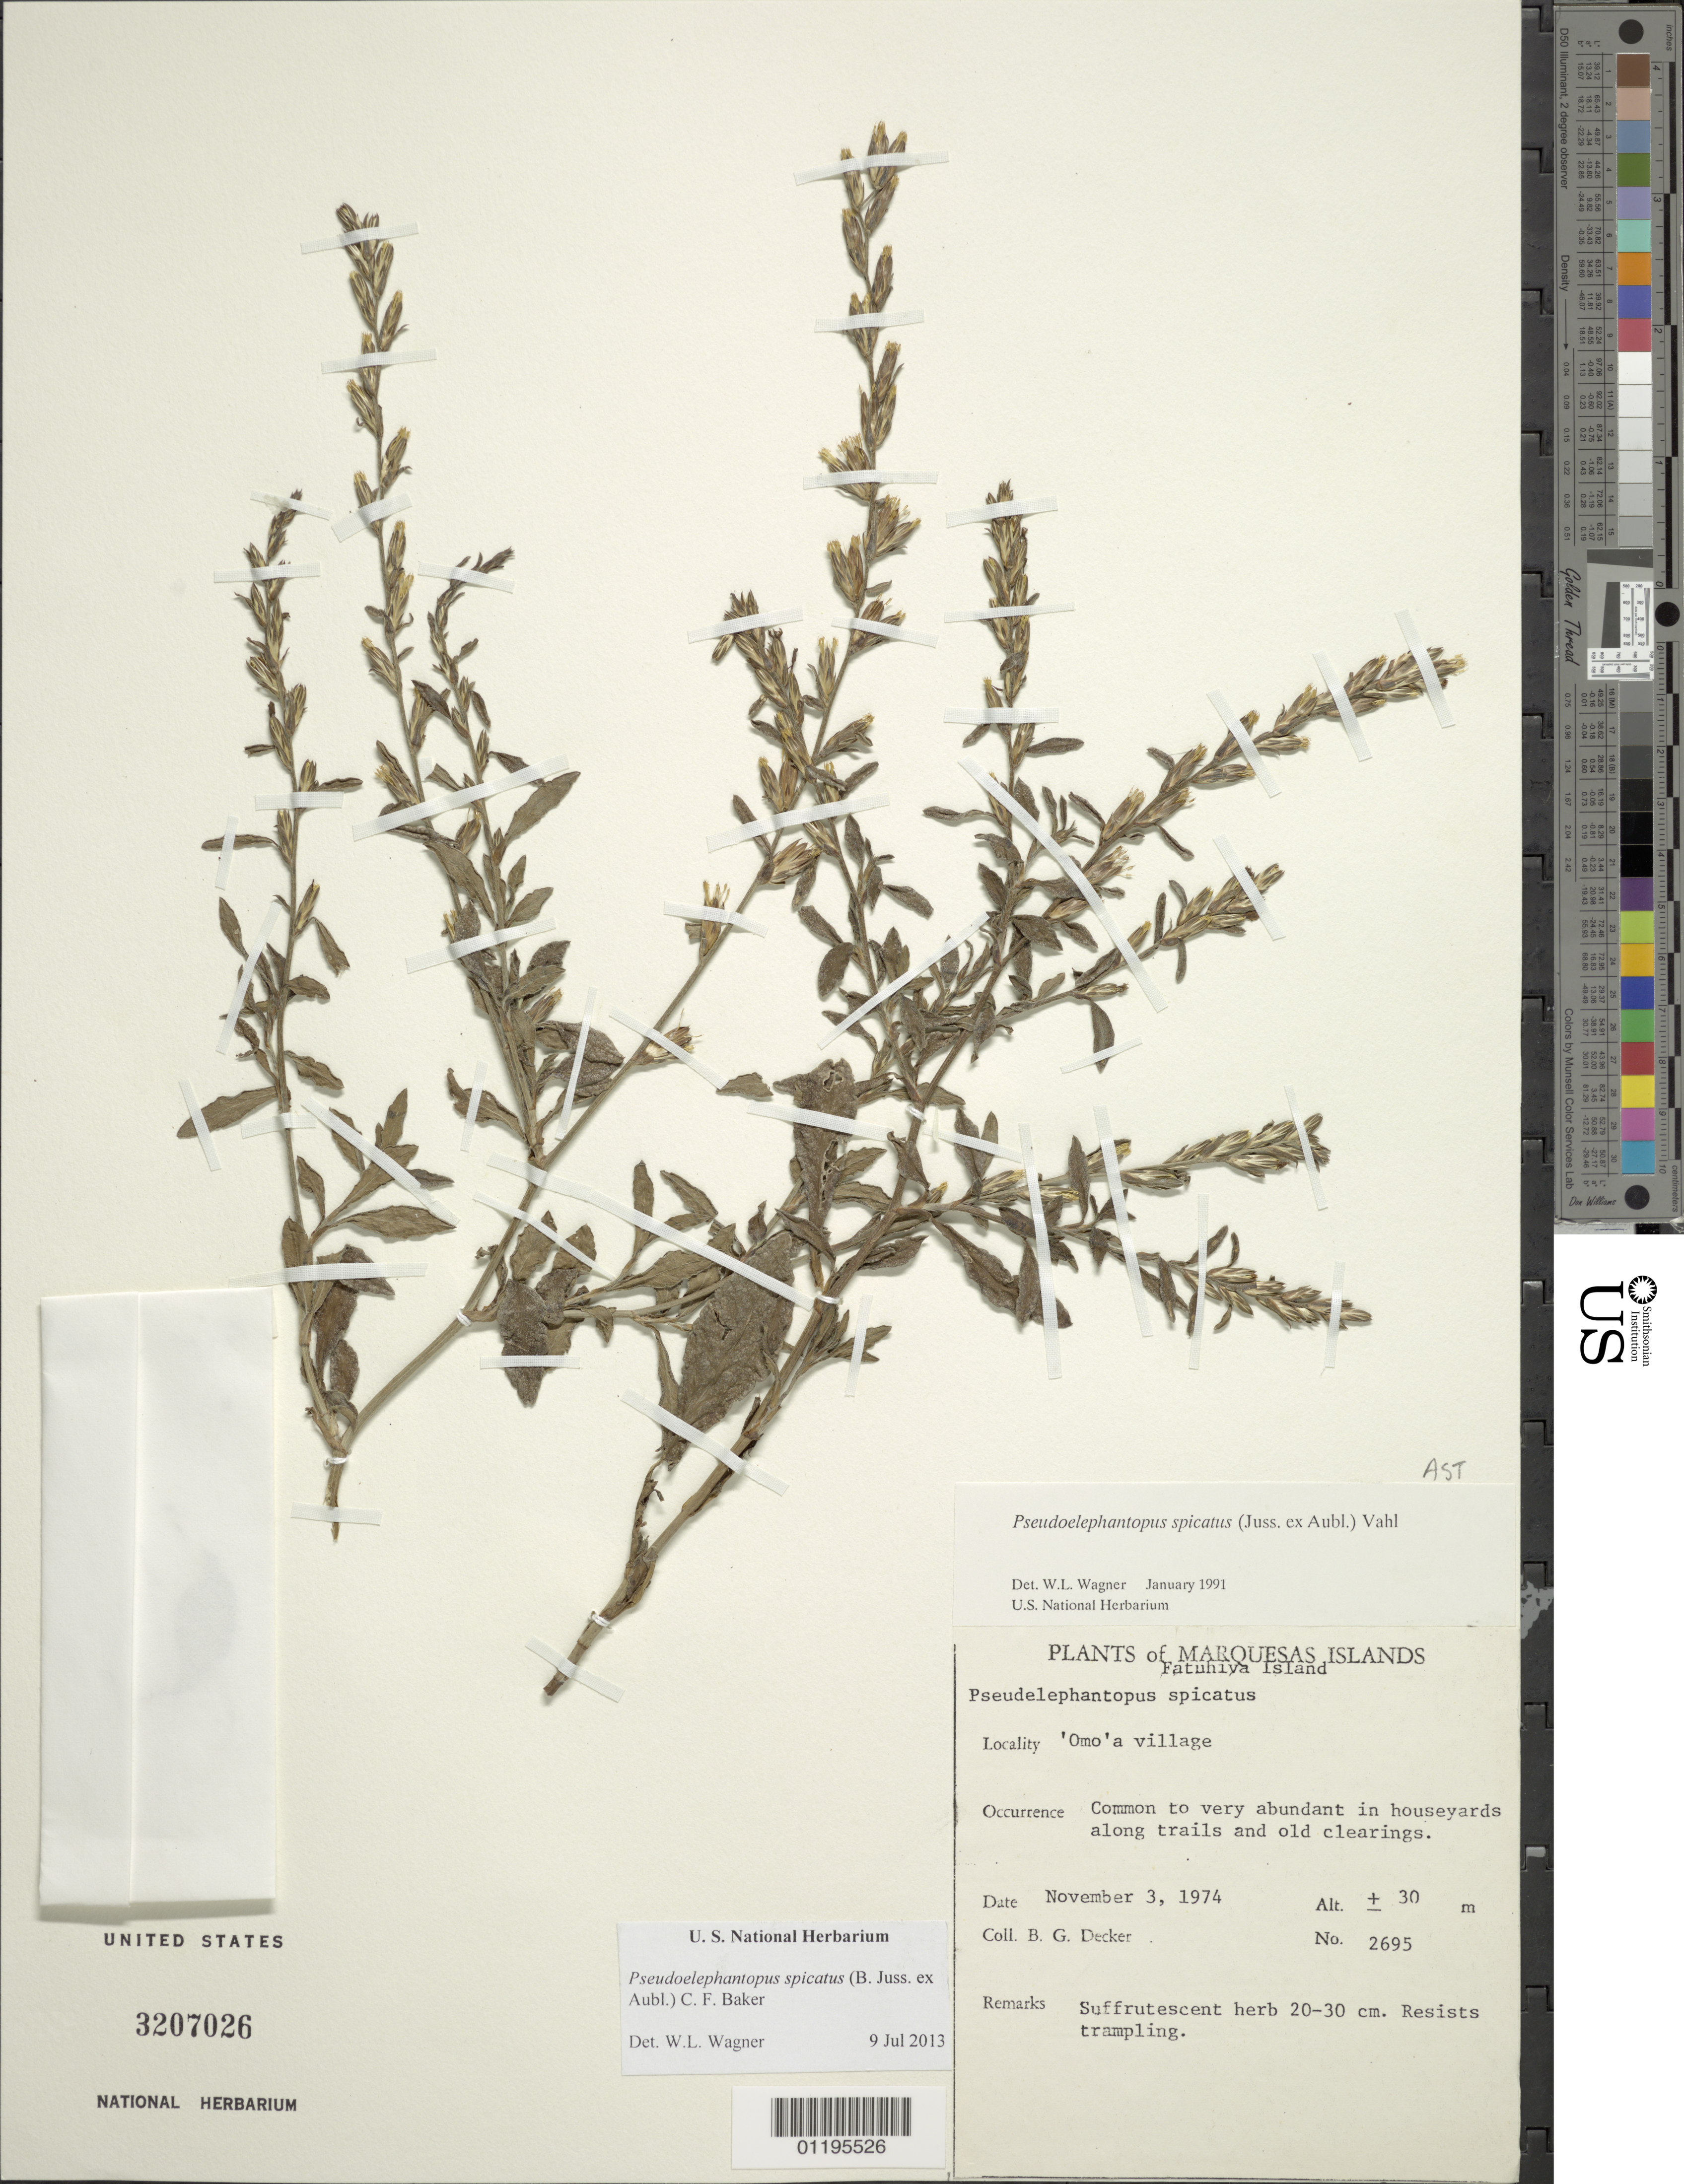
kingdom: Plantae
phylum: Tracheophyta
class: Magnoliopsida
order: Asterales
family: Asteraceae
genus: Pseudelephantopus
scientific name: Pseudelephantopus spicatus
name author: (Juss. ex Aubl.) C.F. Baker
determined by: Wagner, W. L., (BOT), Smithsonian Institution - National Museum of Natural History (UNITED STATES)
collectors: B. G. Decker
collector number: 2695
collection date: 1974-11-03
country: French Polynesia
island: Fatu Hiva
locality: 'Omo'a village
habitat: Common to very abundant in houseyards along trails and old clearings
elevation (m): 30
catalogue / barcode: US 3207026